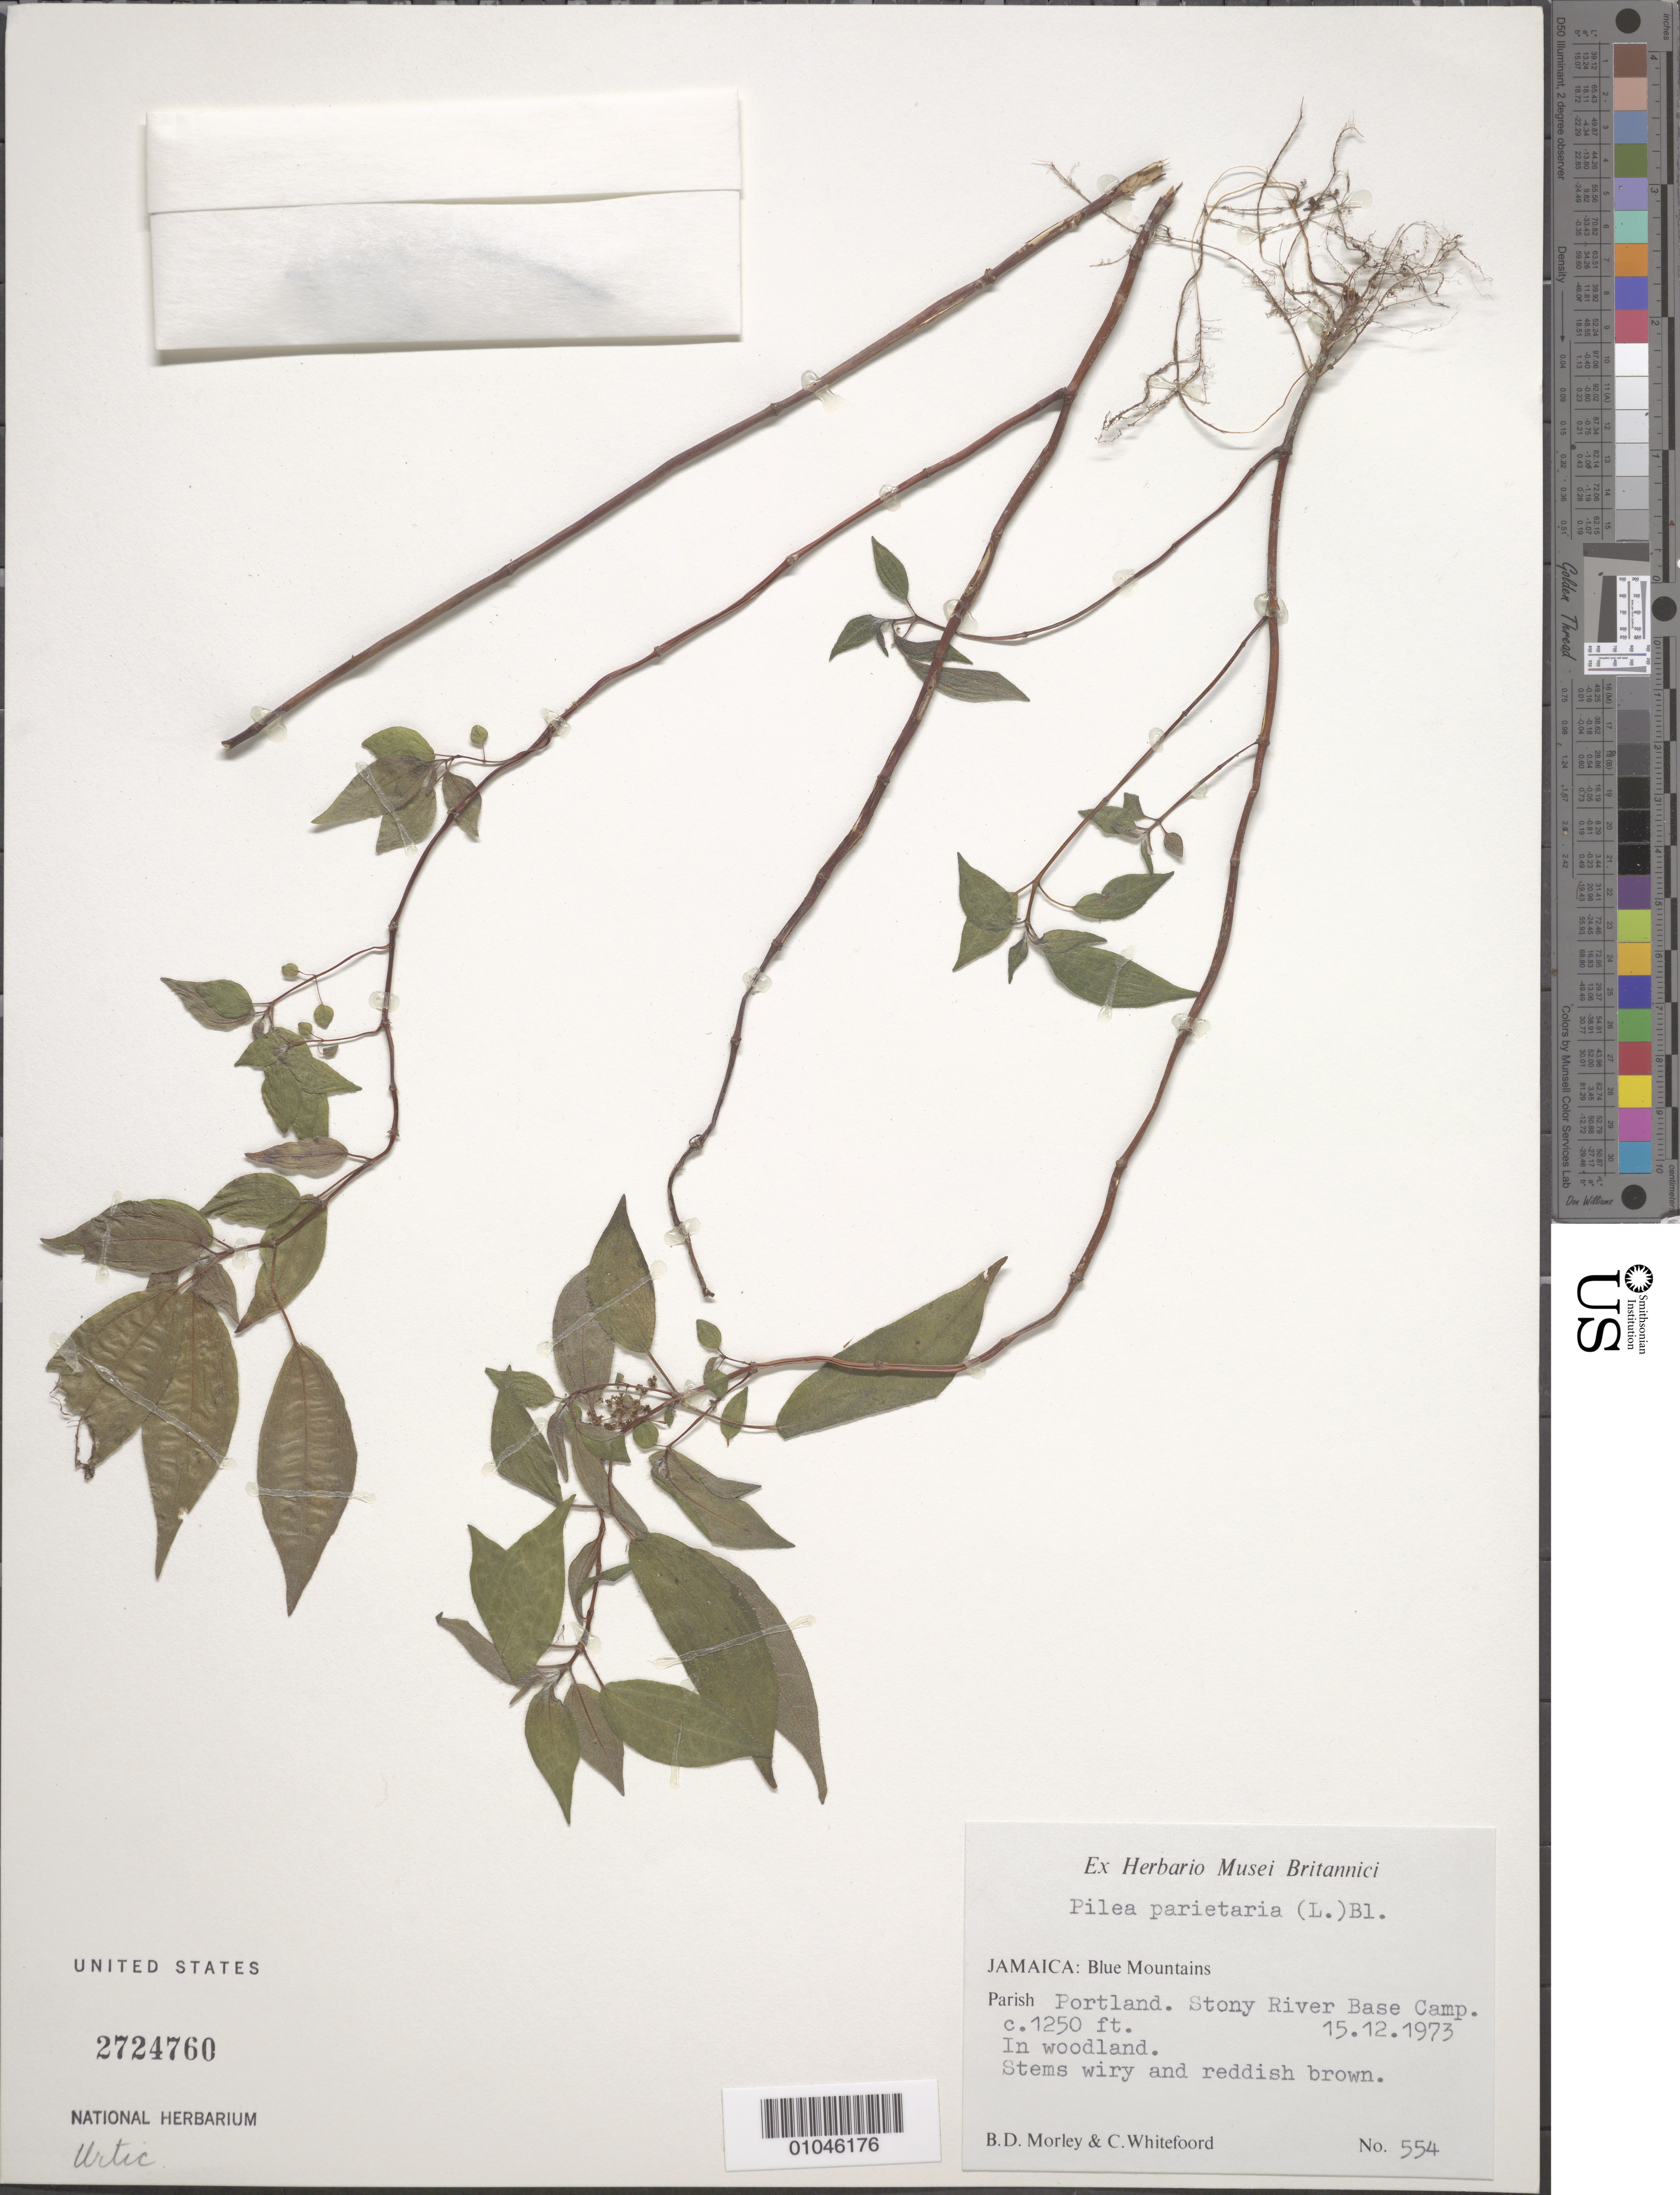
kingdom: Plantae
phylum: Tracheophyta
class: Magnoliopsida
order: Rosales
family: Urticaceae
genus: Pilea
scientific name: Pilea parietaria var. parietaria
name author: (L.) Blume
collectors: B. D. Morley & C. Whitefoord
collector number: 554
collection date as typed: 15 Dec 1973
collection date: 1973-12-15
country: Jamaica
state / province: Portland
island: Jamaica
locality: Stony River Base Camp. In woodland. Stems wiry and reddish brown.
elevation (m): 381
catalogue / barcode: US 2724760